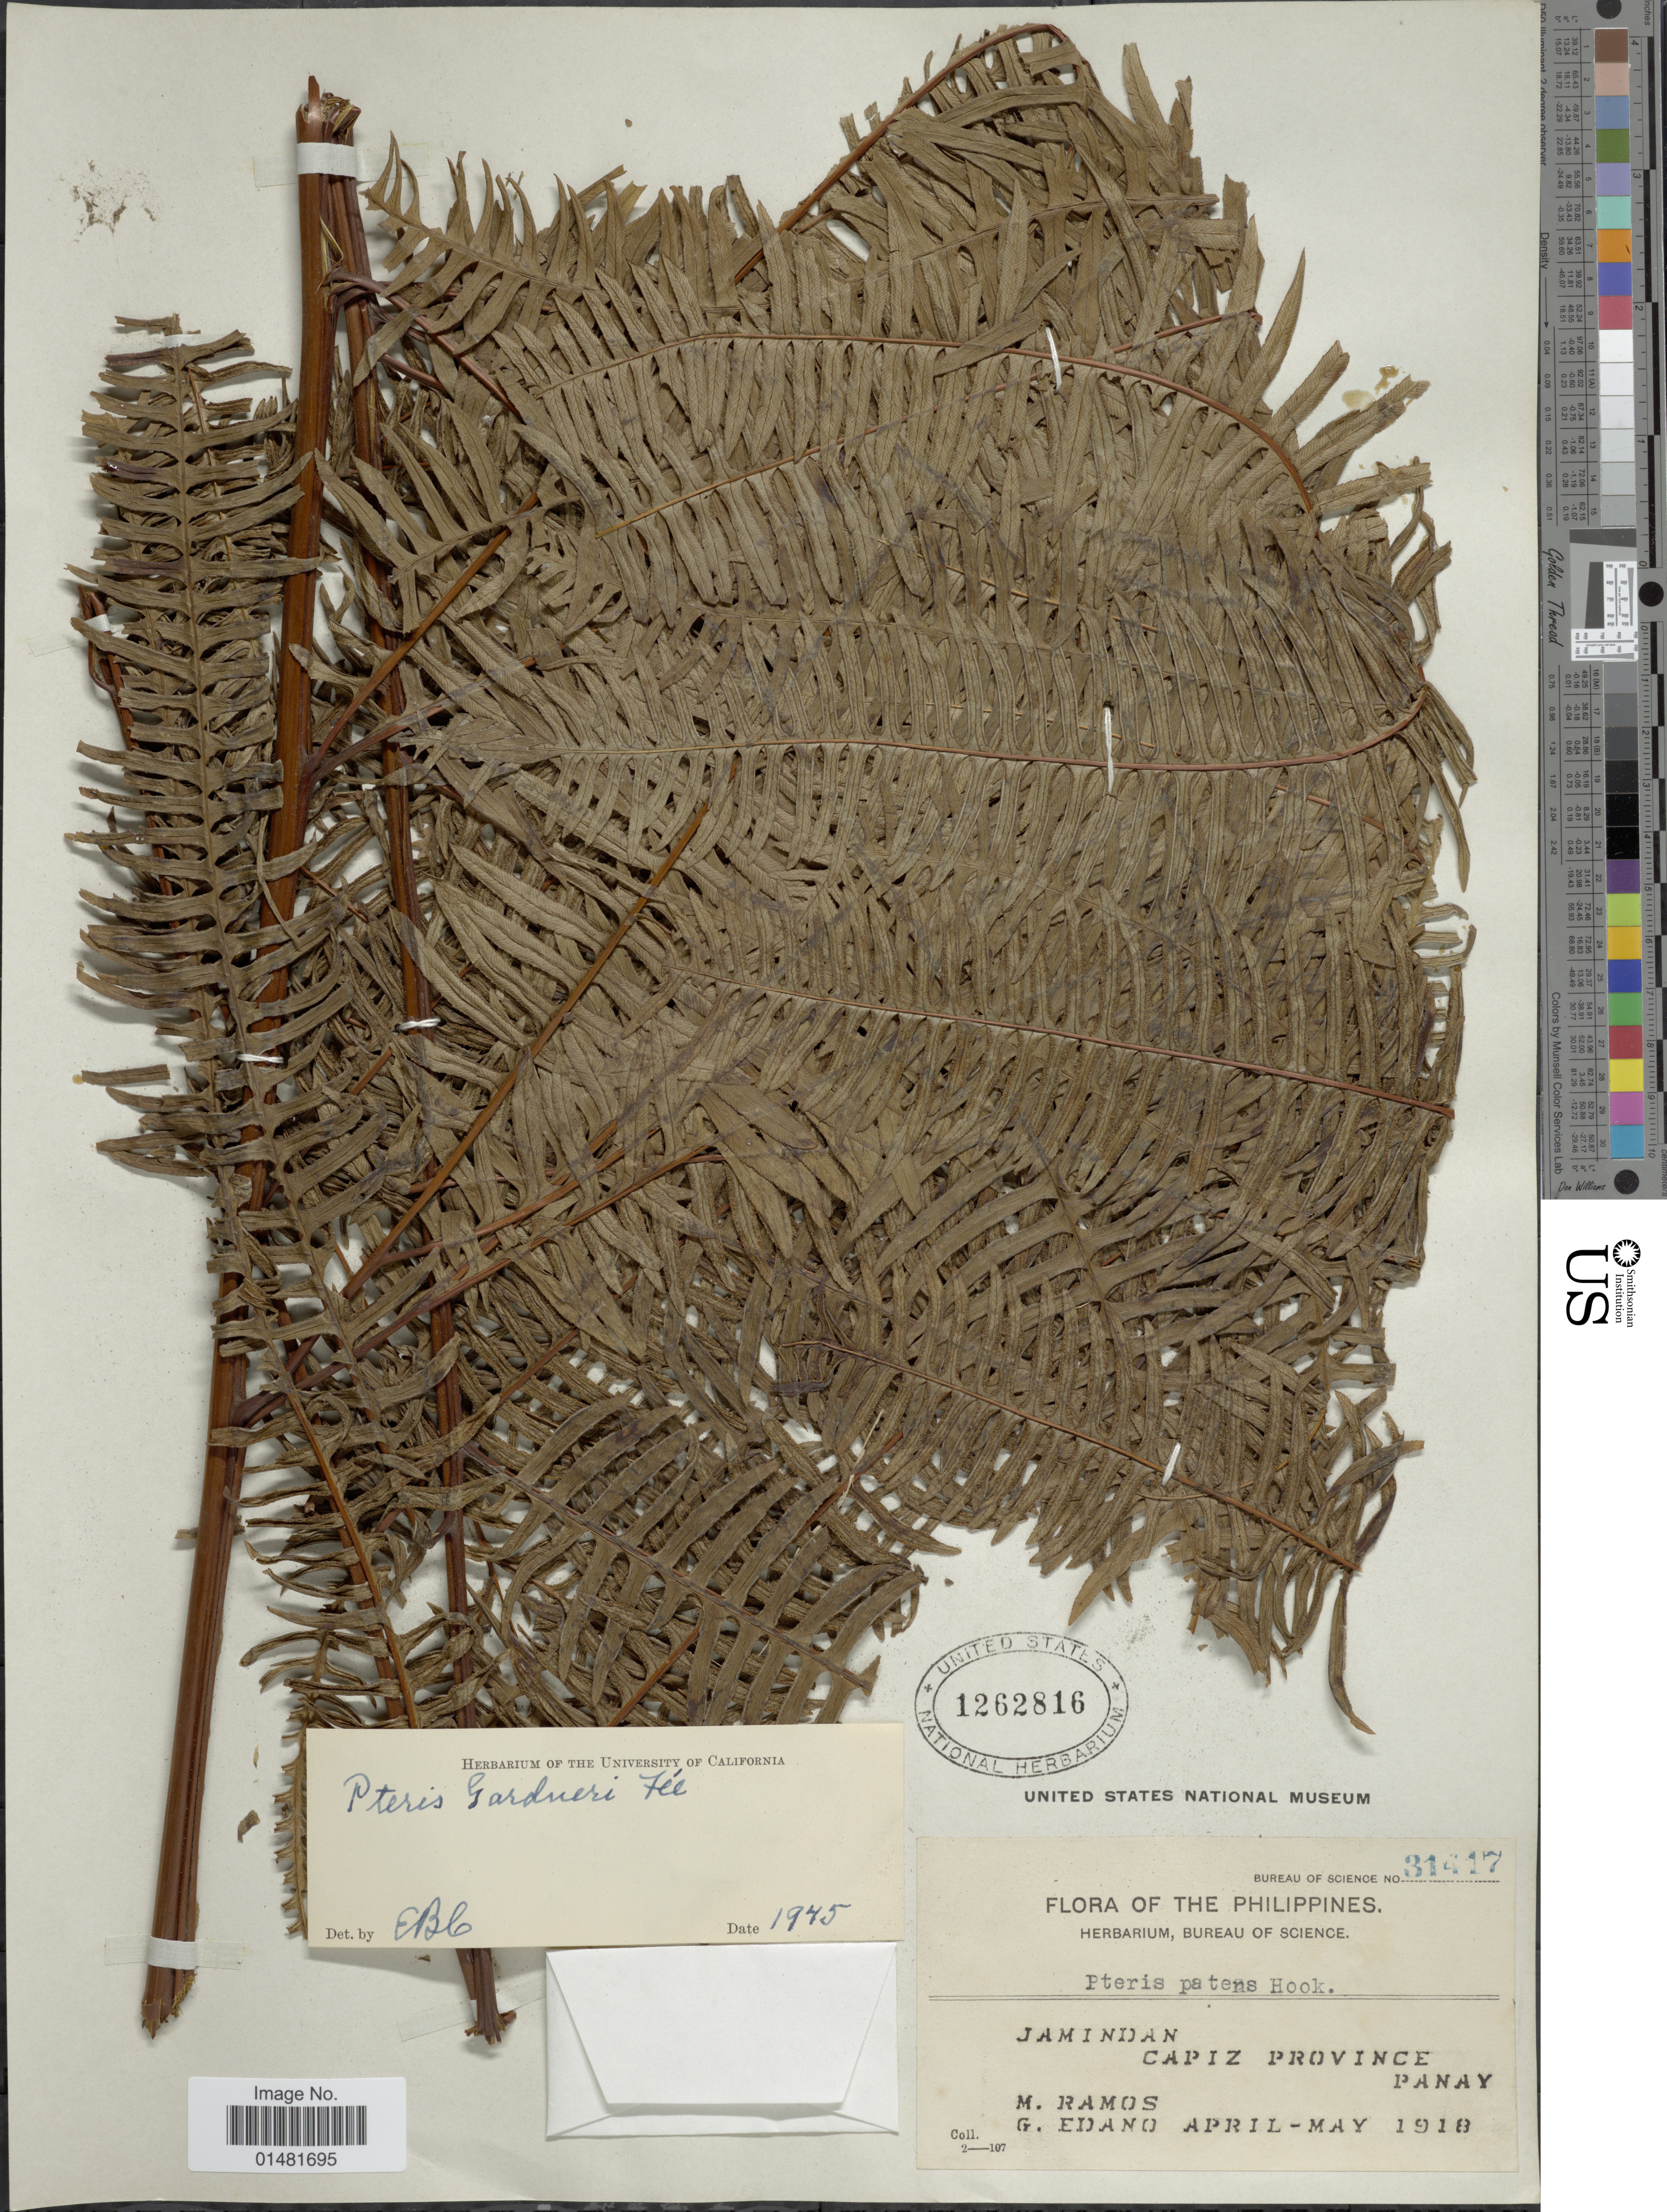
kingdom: Plantae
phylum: Tracheophyta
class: Polypodiopsida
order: Polypodiales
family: Pteridaceae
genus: Pteris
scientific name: Pteris gardneri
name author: (Fée) Hook.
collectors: M. Ramos & G. Edaño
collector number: Bureau of Science 31417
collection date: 1918-04/1918-05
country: Philippines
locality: Jamindan, Capiz Province, Panay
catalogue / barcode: US 1262816